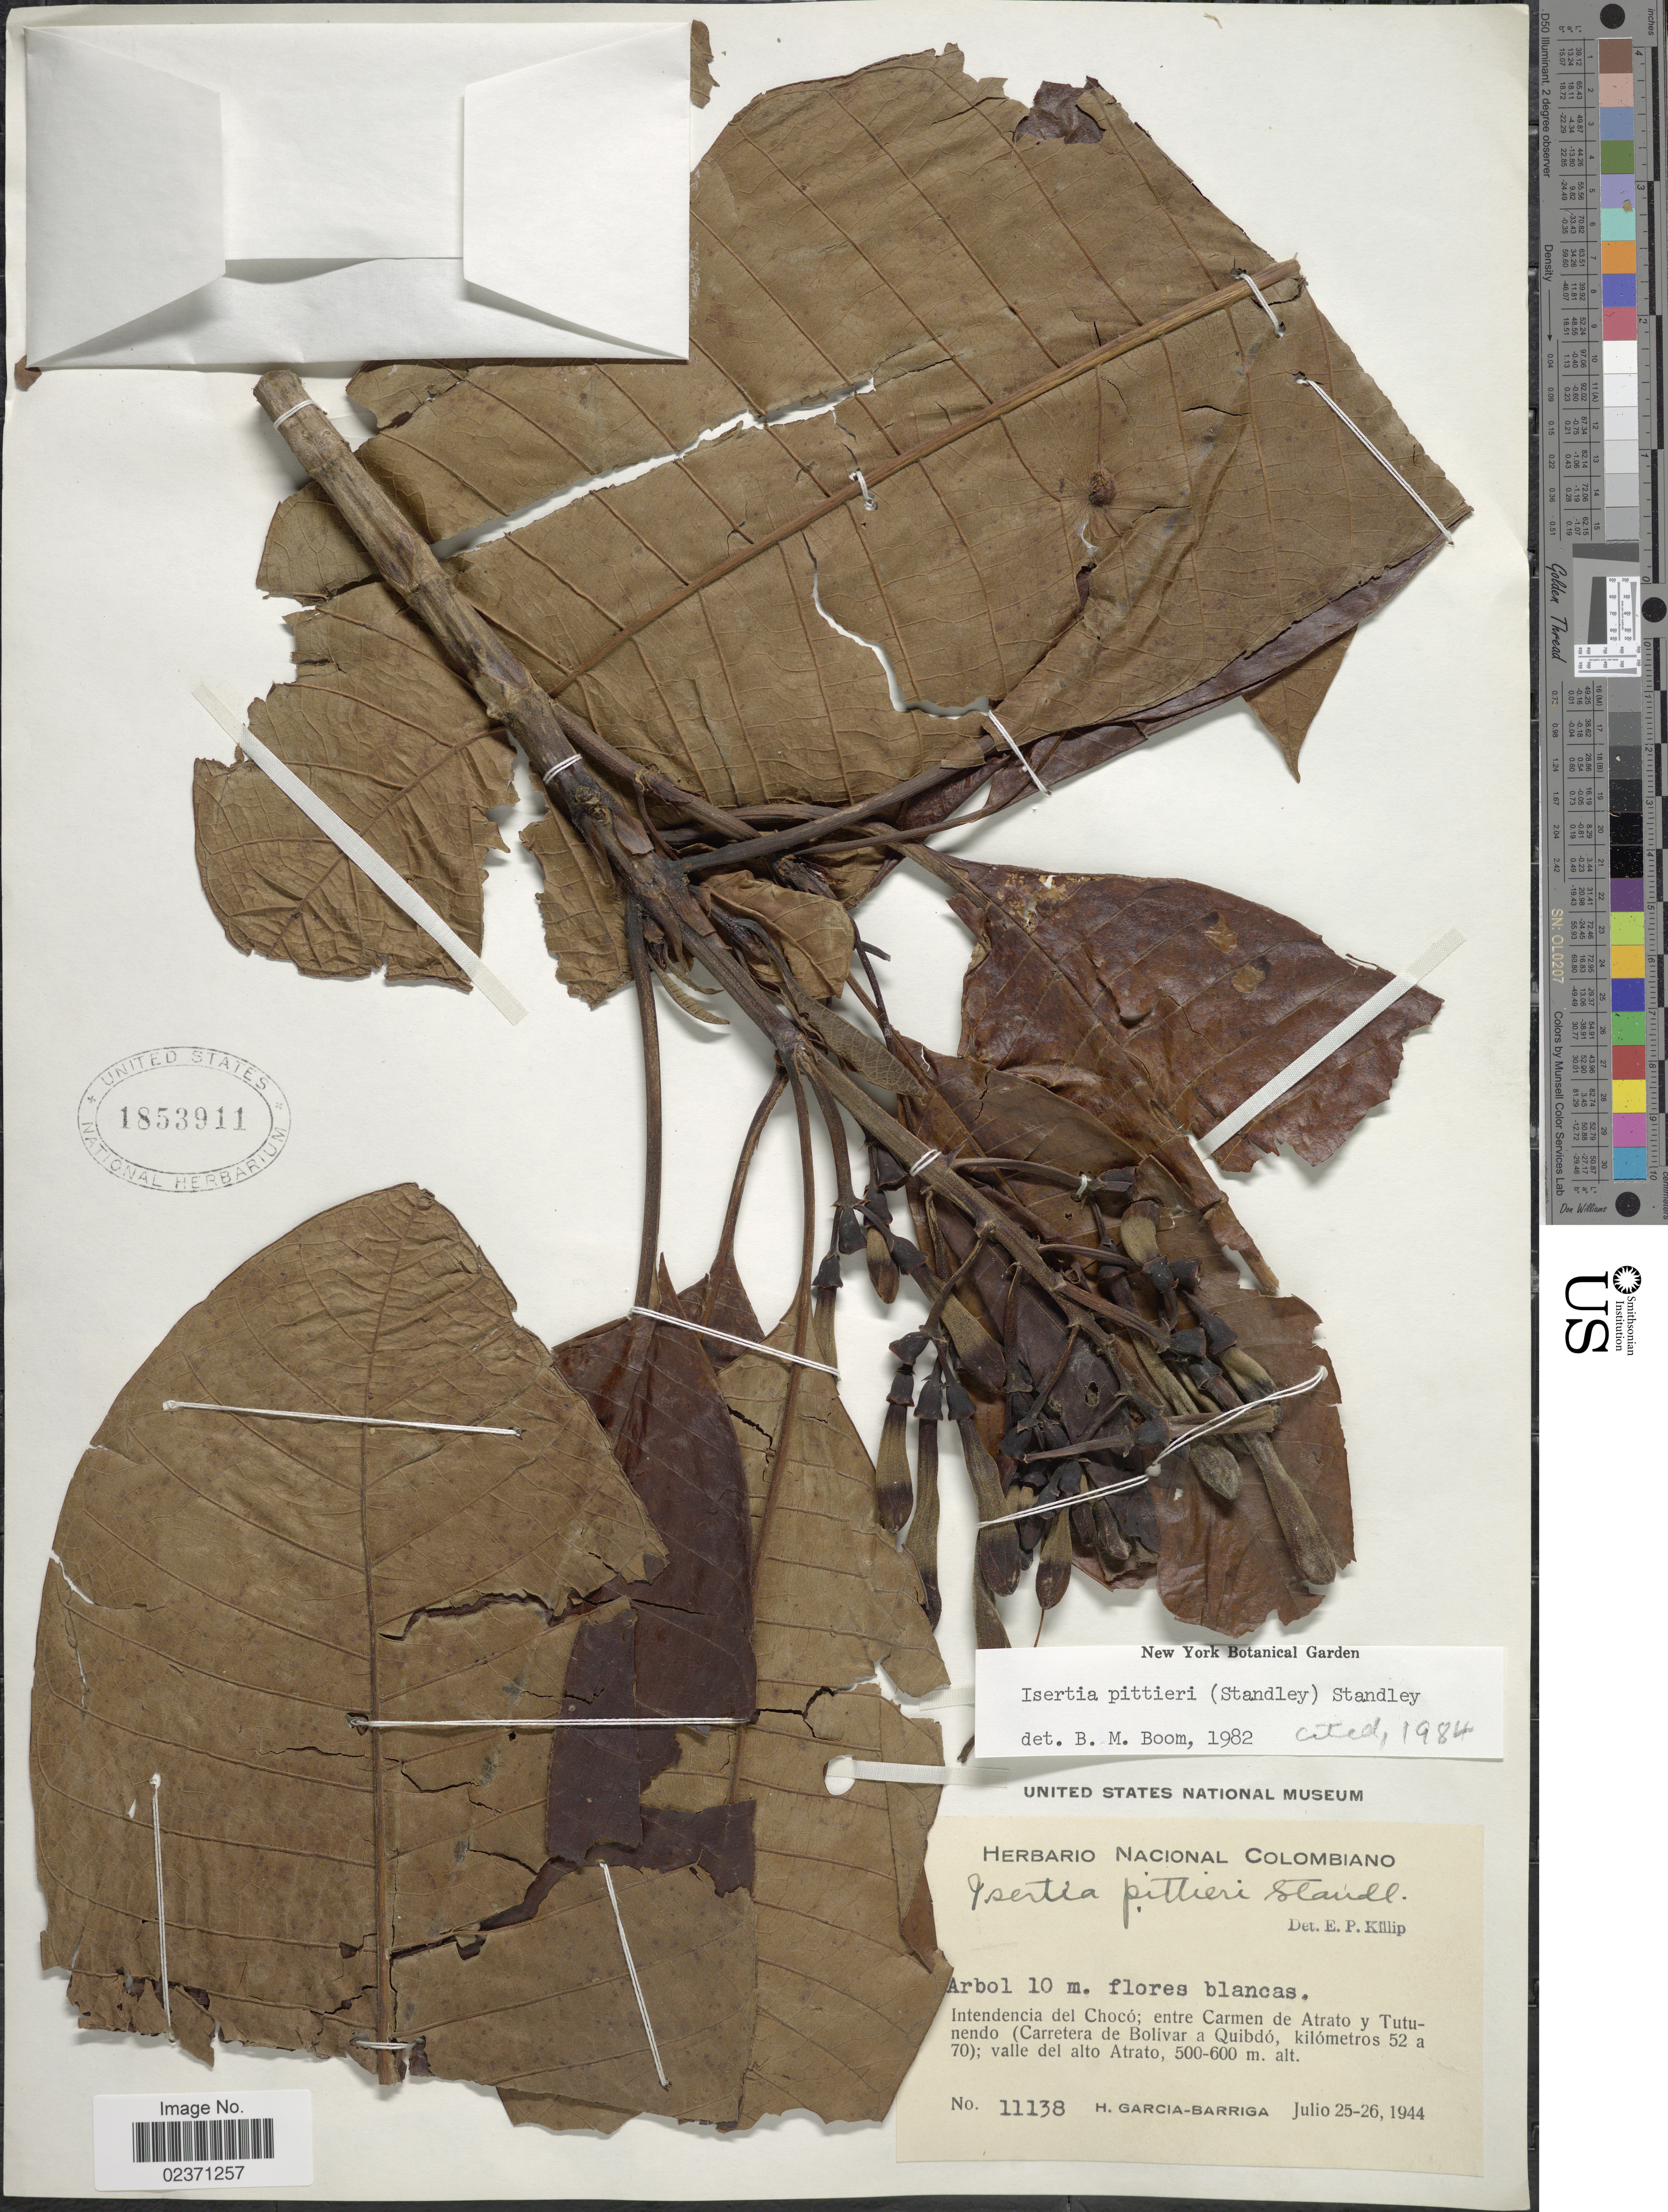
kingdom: Plantae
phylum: Tracheophyta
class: Magnoliopsida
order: Gentianales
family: Rubiaceae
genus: Isertia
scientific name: Isertia pittieri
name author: (Standl.) Standl.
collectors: H. García Barriga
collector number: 11138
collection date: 1944-07-25/1944-07-26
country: Colombia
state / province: Chocó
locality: Intendencia del Choco: entre Carmen de Atrato y Tutunendo (Carretera de Bolivar a Quibdo, kilometros 52 a 70); valle del alto Atrato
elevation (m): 500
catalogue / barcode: US 1853911